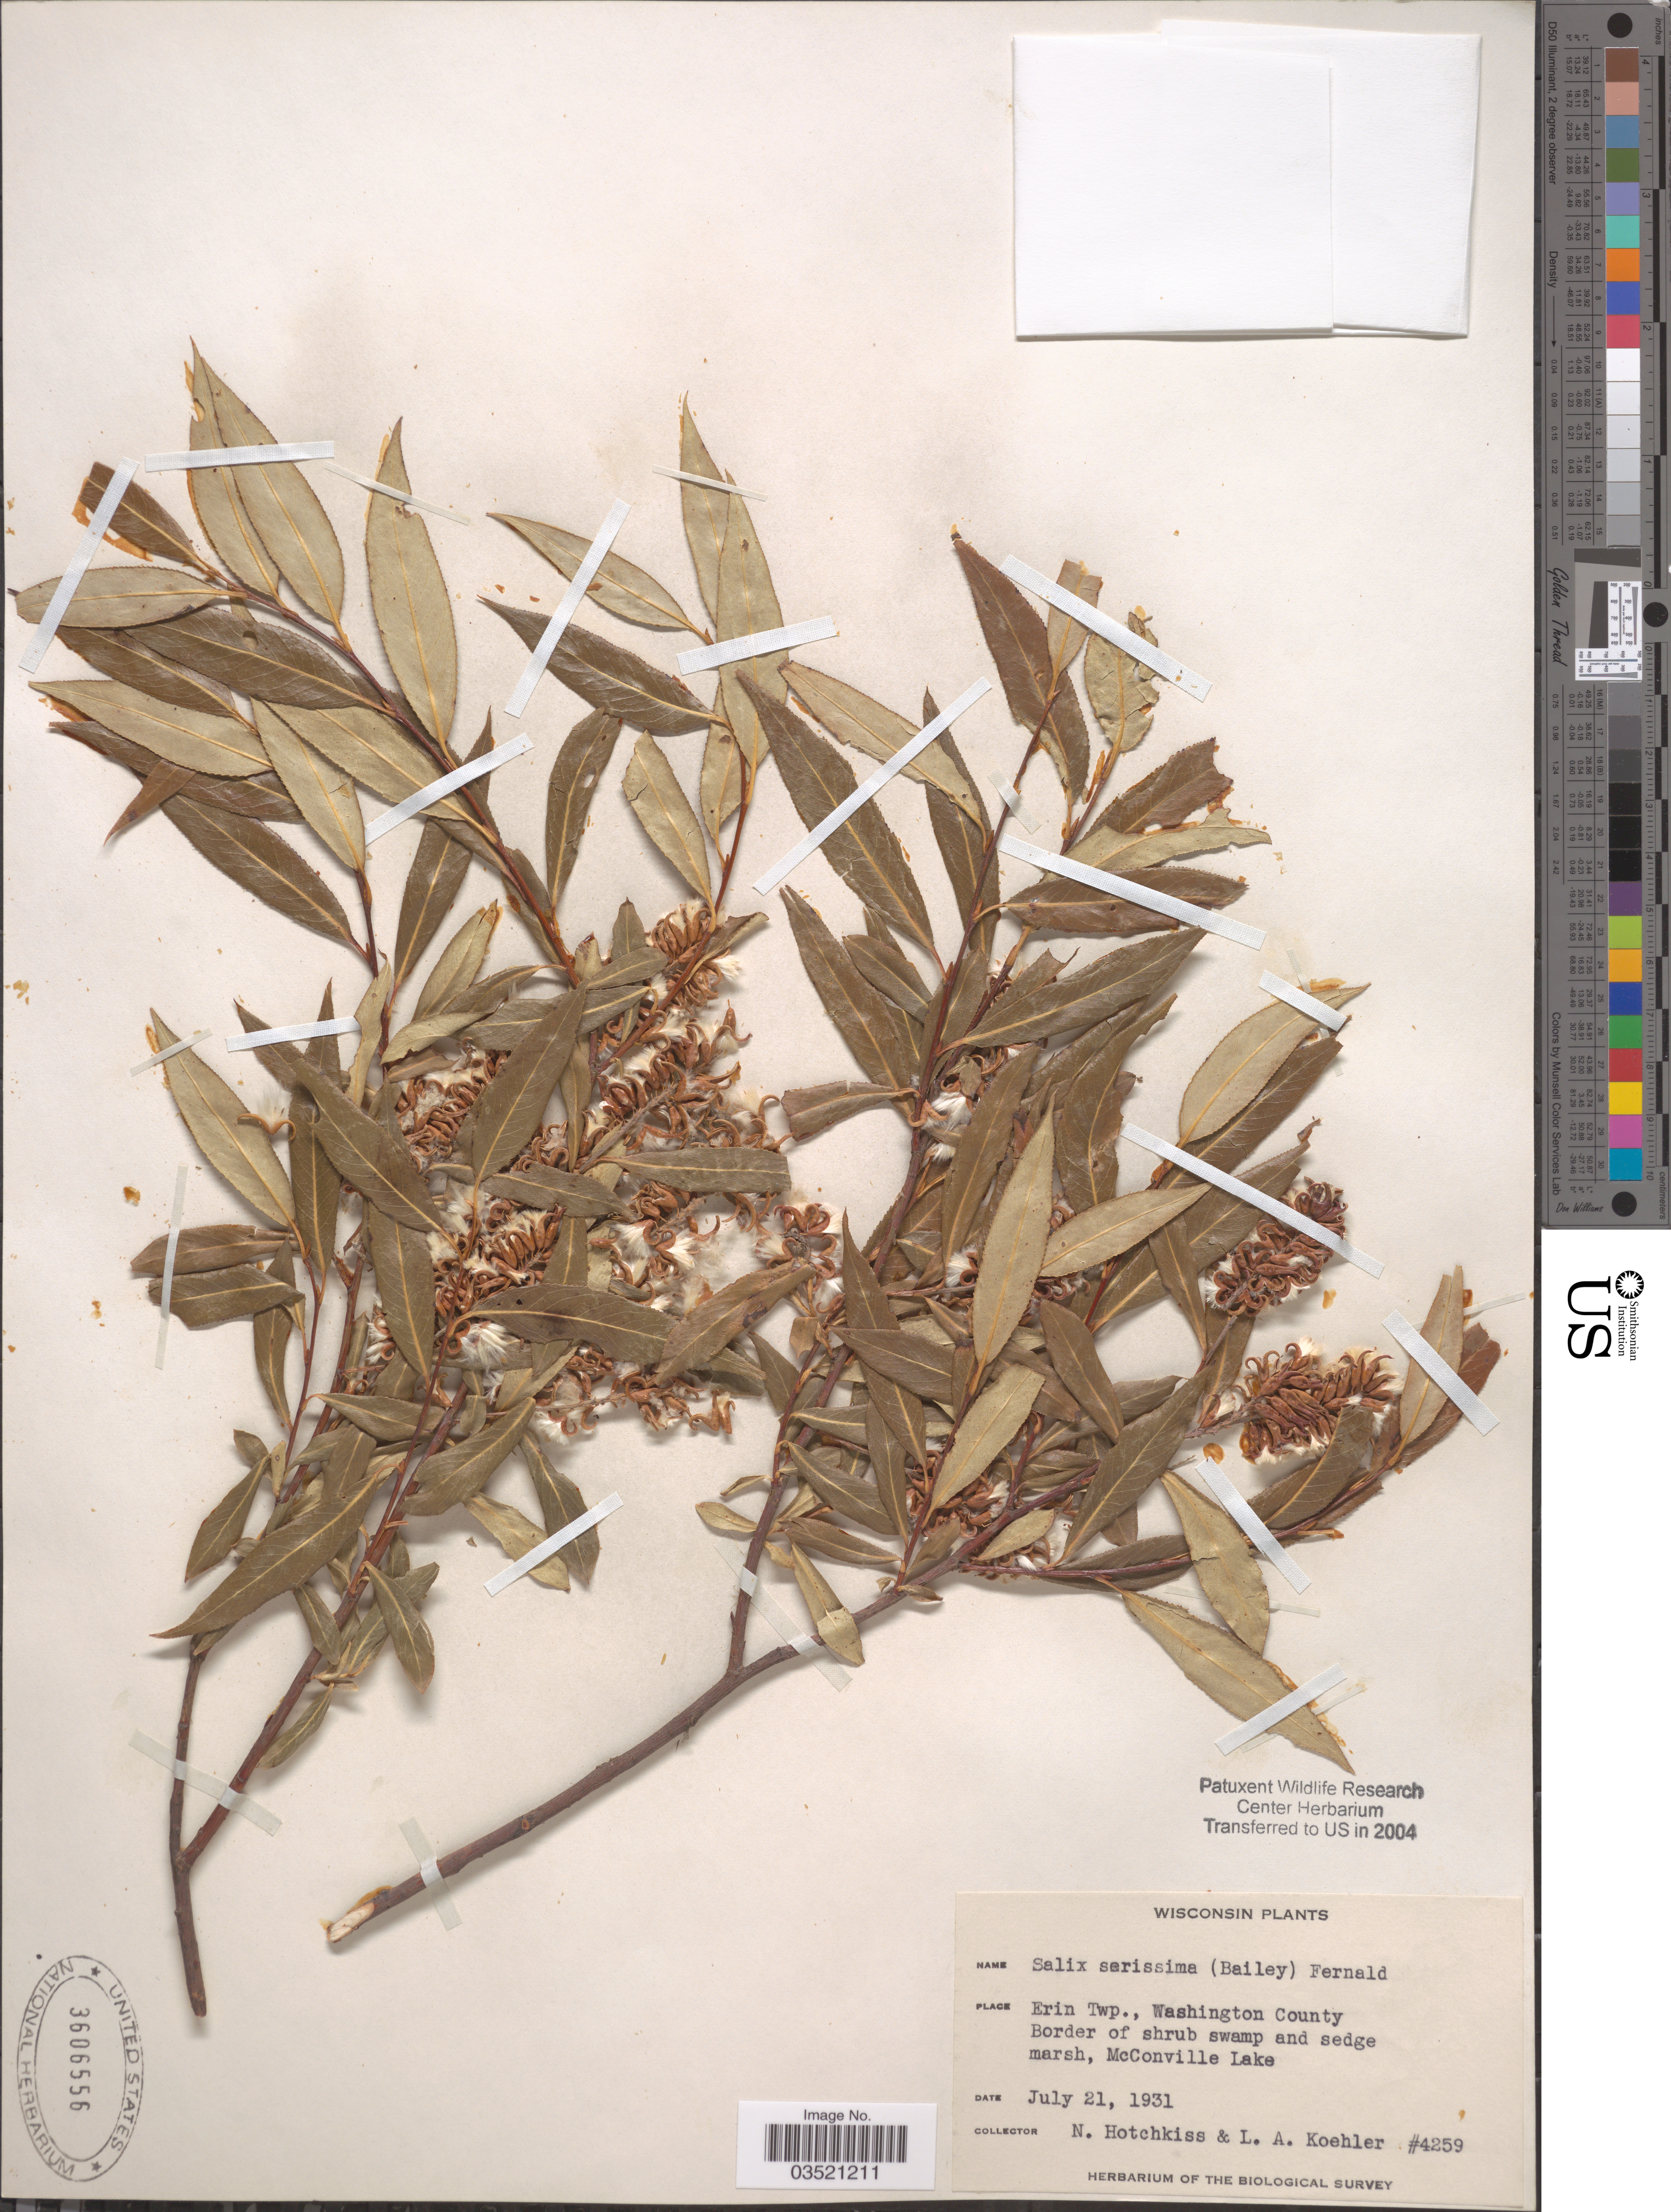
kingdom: Plantae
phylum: Tracheophyta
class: Magnoliopsida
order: Malpighiales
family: Salicaceae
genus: Salix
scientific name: Salix serissima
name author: (L.H. Bailey) Fernald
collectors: N. Hotchkiss & L. Koehler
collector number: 4259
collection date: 1931-07-21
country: United States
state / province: Wisconsin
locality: Erin Twp., Washington County. Border of shrub swamp and sedge marsh, McConville Lake.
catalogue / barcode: US 3606556